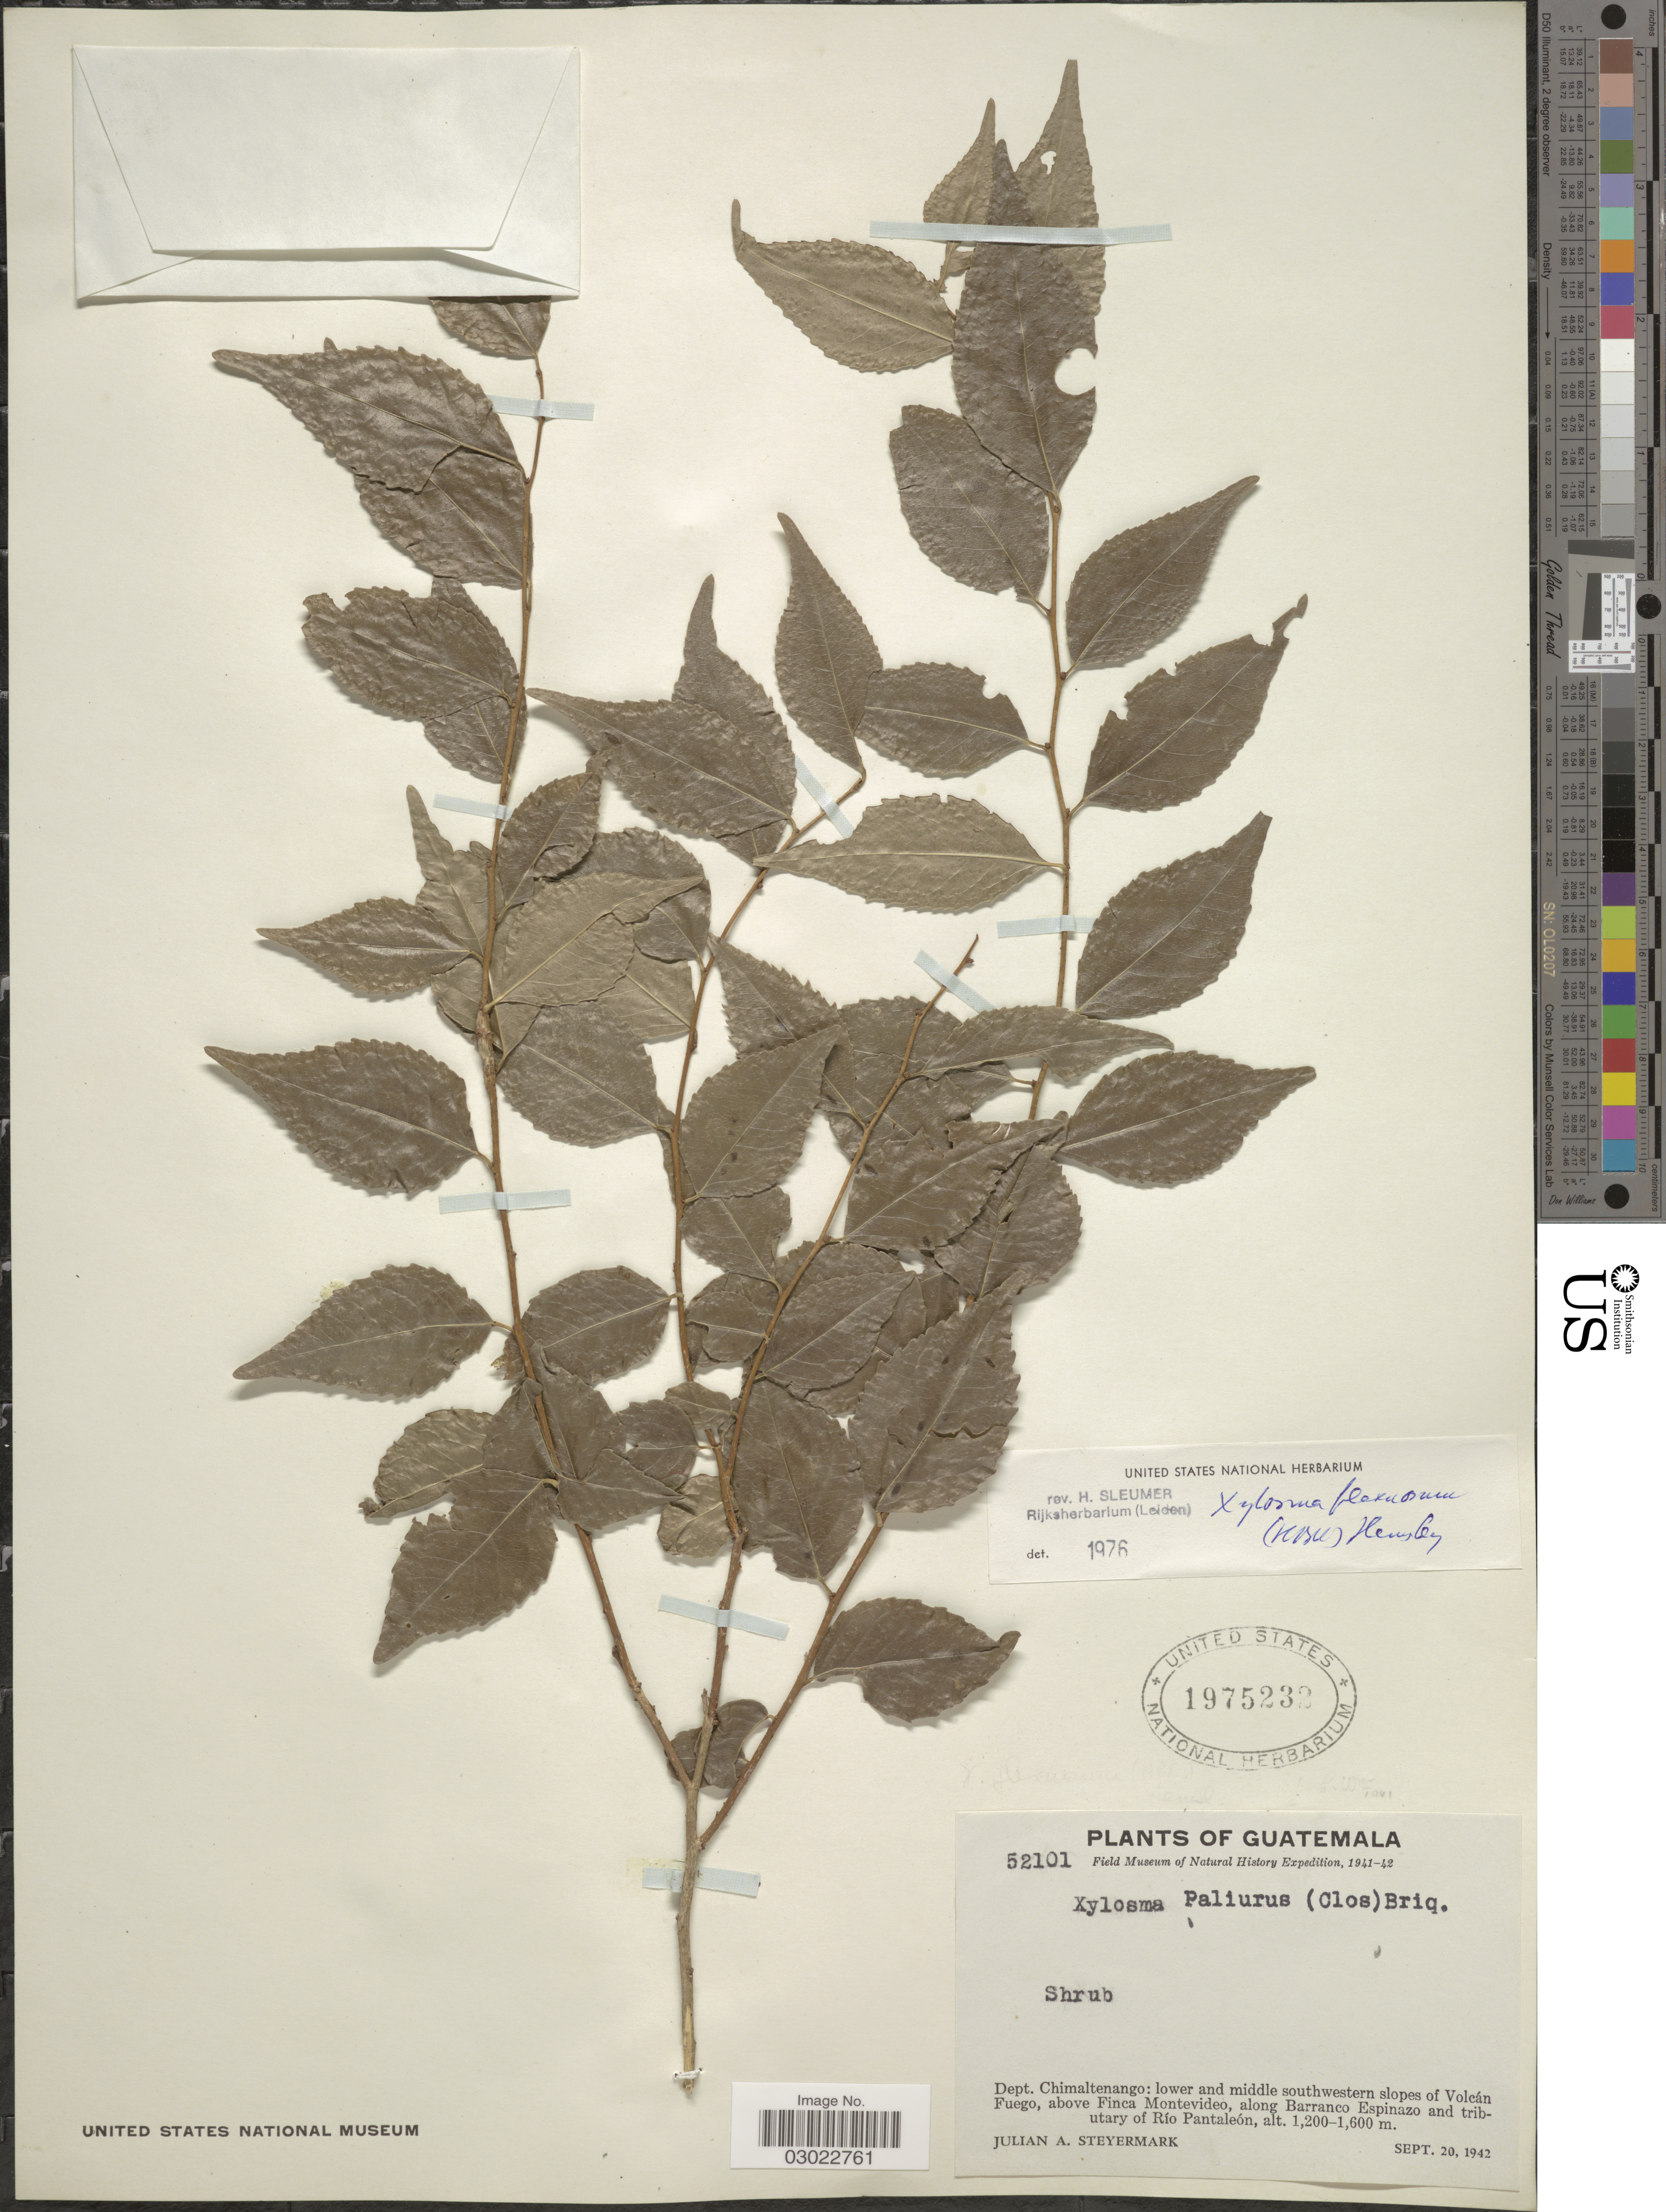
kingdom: Plantae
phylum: Tracheophyta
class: Magnoliopsida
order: Malpighiales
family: Salicaceae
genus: Xylosma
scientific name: Xylosma flexuosa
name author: (Kunth) Hemsl.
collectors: J. Steyermark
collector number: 52101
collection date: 1942-09-20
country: Guatemala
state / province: Chimaltenango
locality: Dept. Chimaltenango: lower and middle southwestern slopes of Volcán Fuego, above Finca Montevideo, along Barranco Espinazo and tributary of Río Pantaleón.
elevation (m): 1200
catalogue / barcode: US 1975232